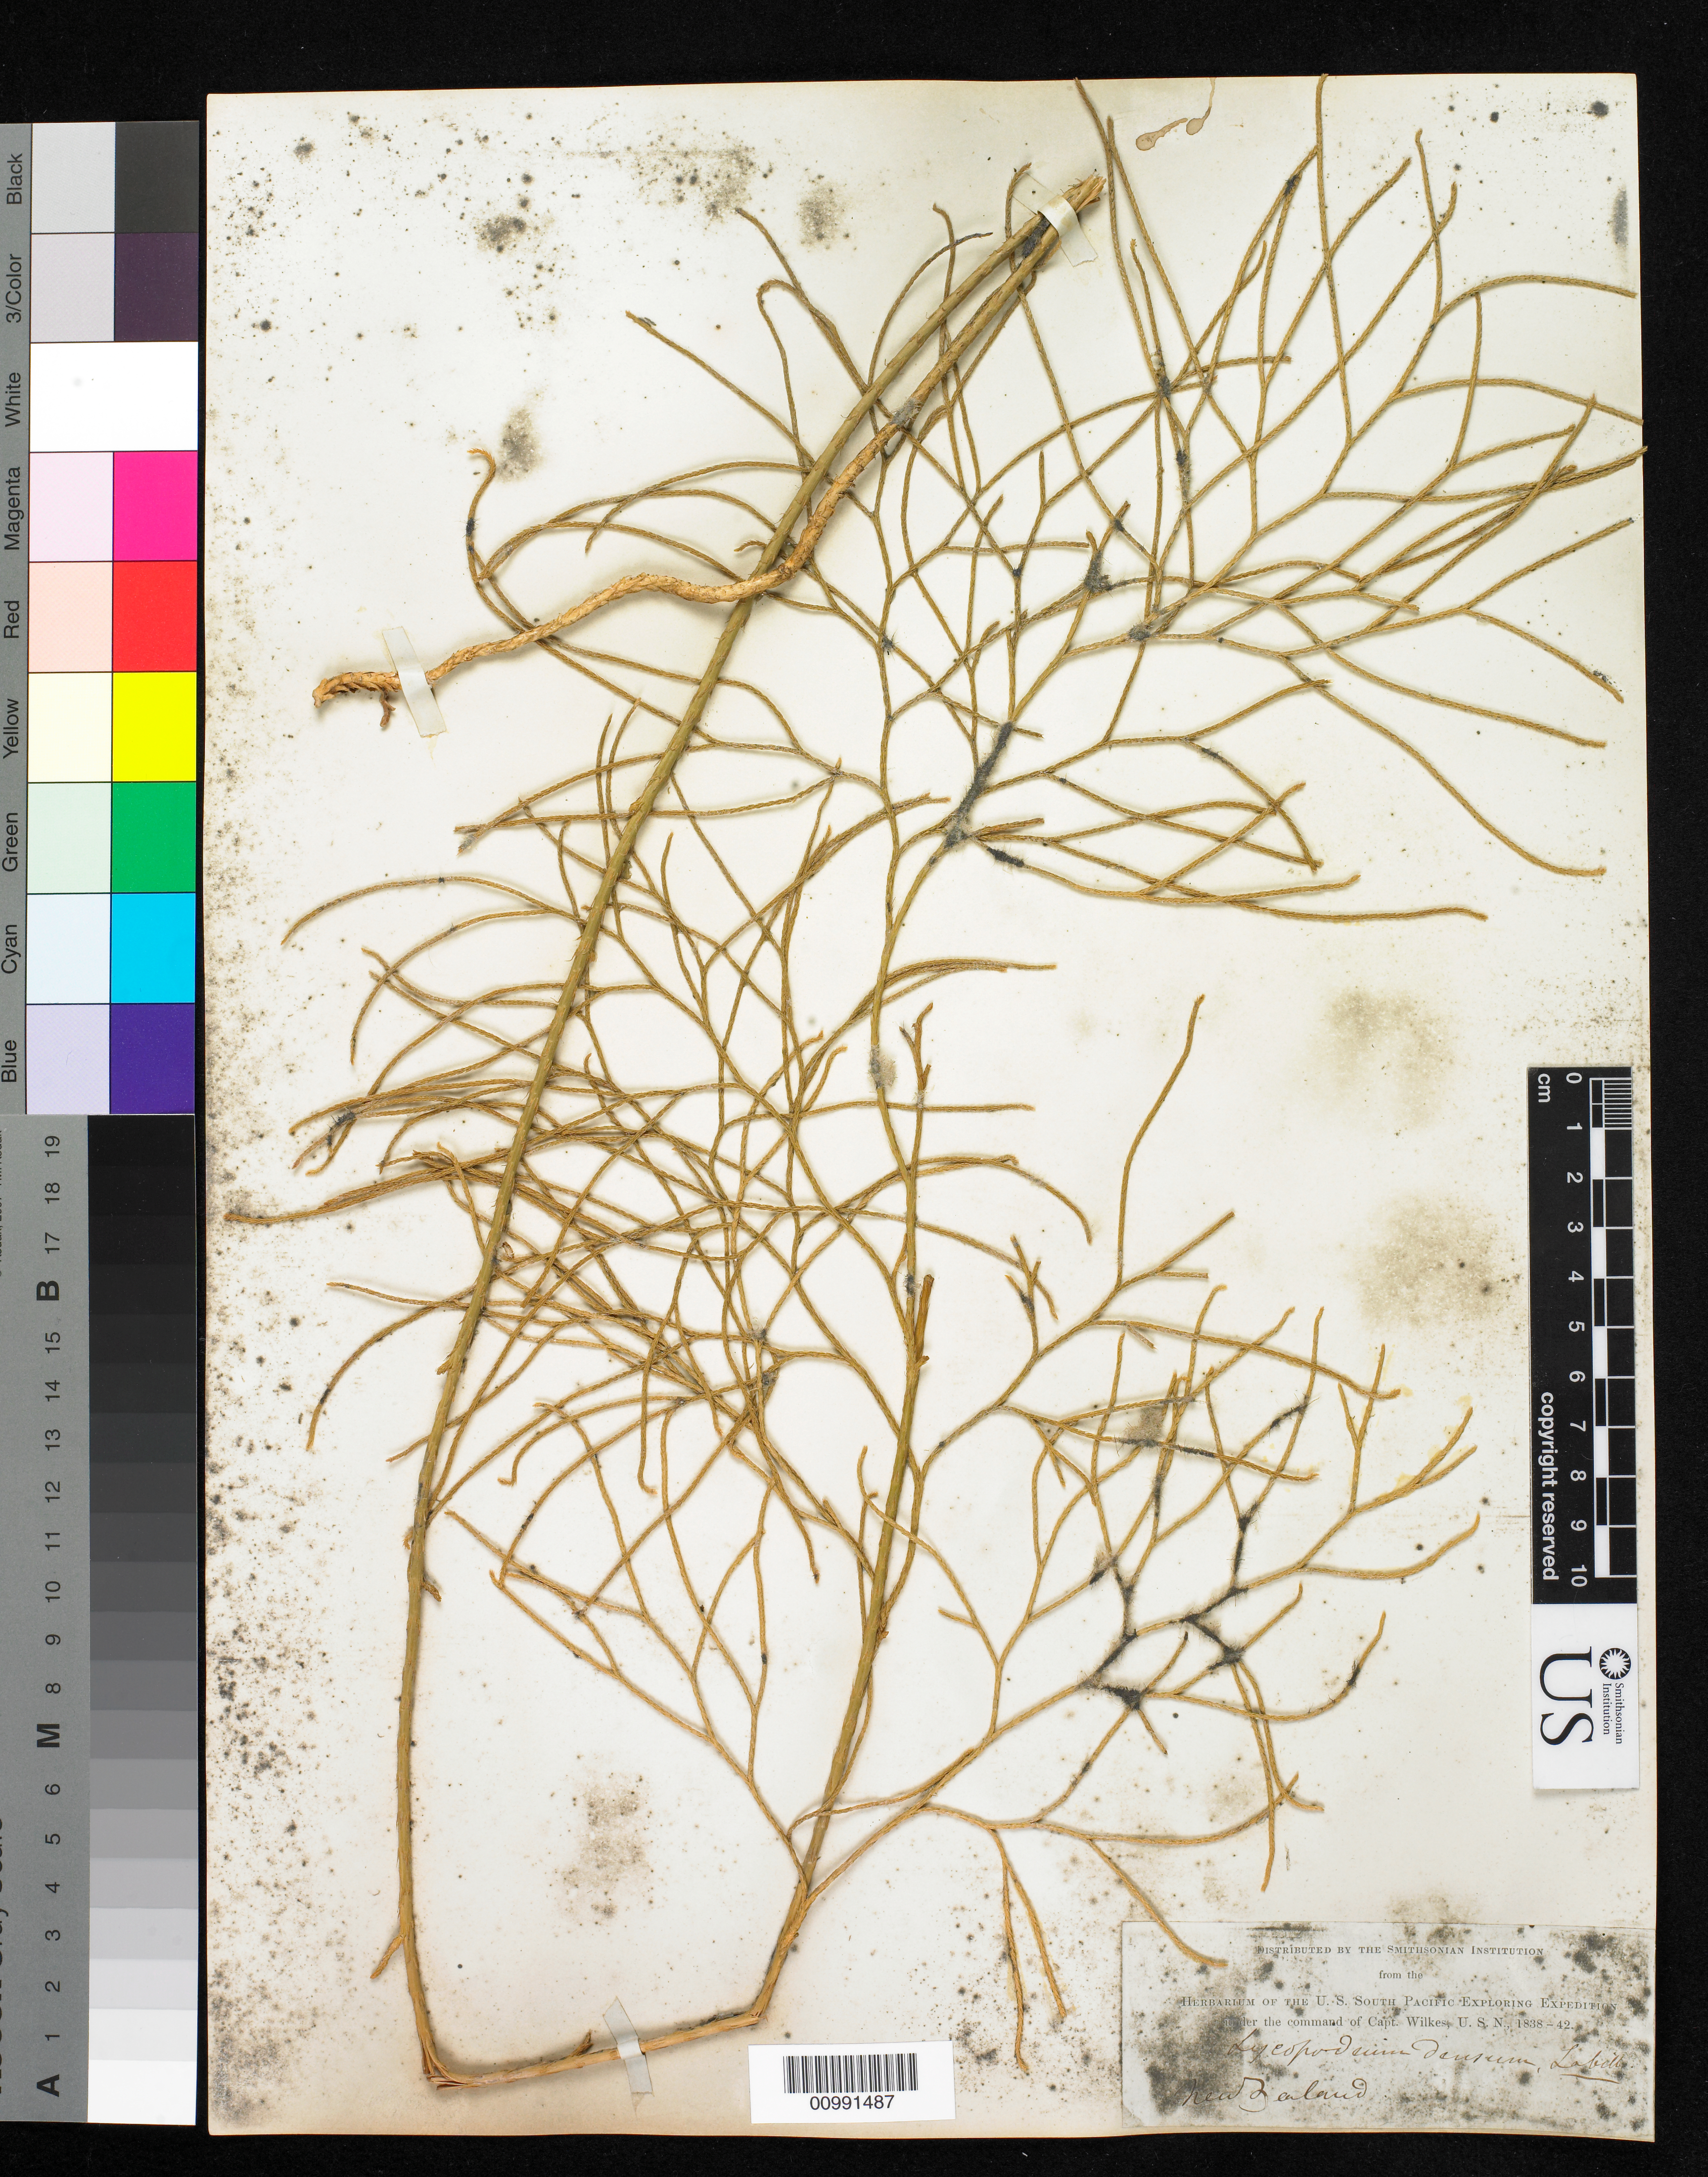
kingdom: Plantae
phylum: Tracheophyta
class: Lycopodiopsida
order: Lycopodiales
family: Lycopodiaceae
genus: Pseudolycopodium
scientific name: Pseudolycopodium densum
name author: (Rothm.) Holub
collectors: Wilkes Explor. Exped.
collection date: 1838/1842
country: New Zealand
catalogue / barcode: US 98695